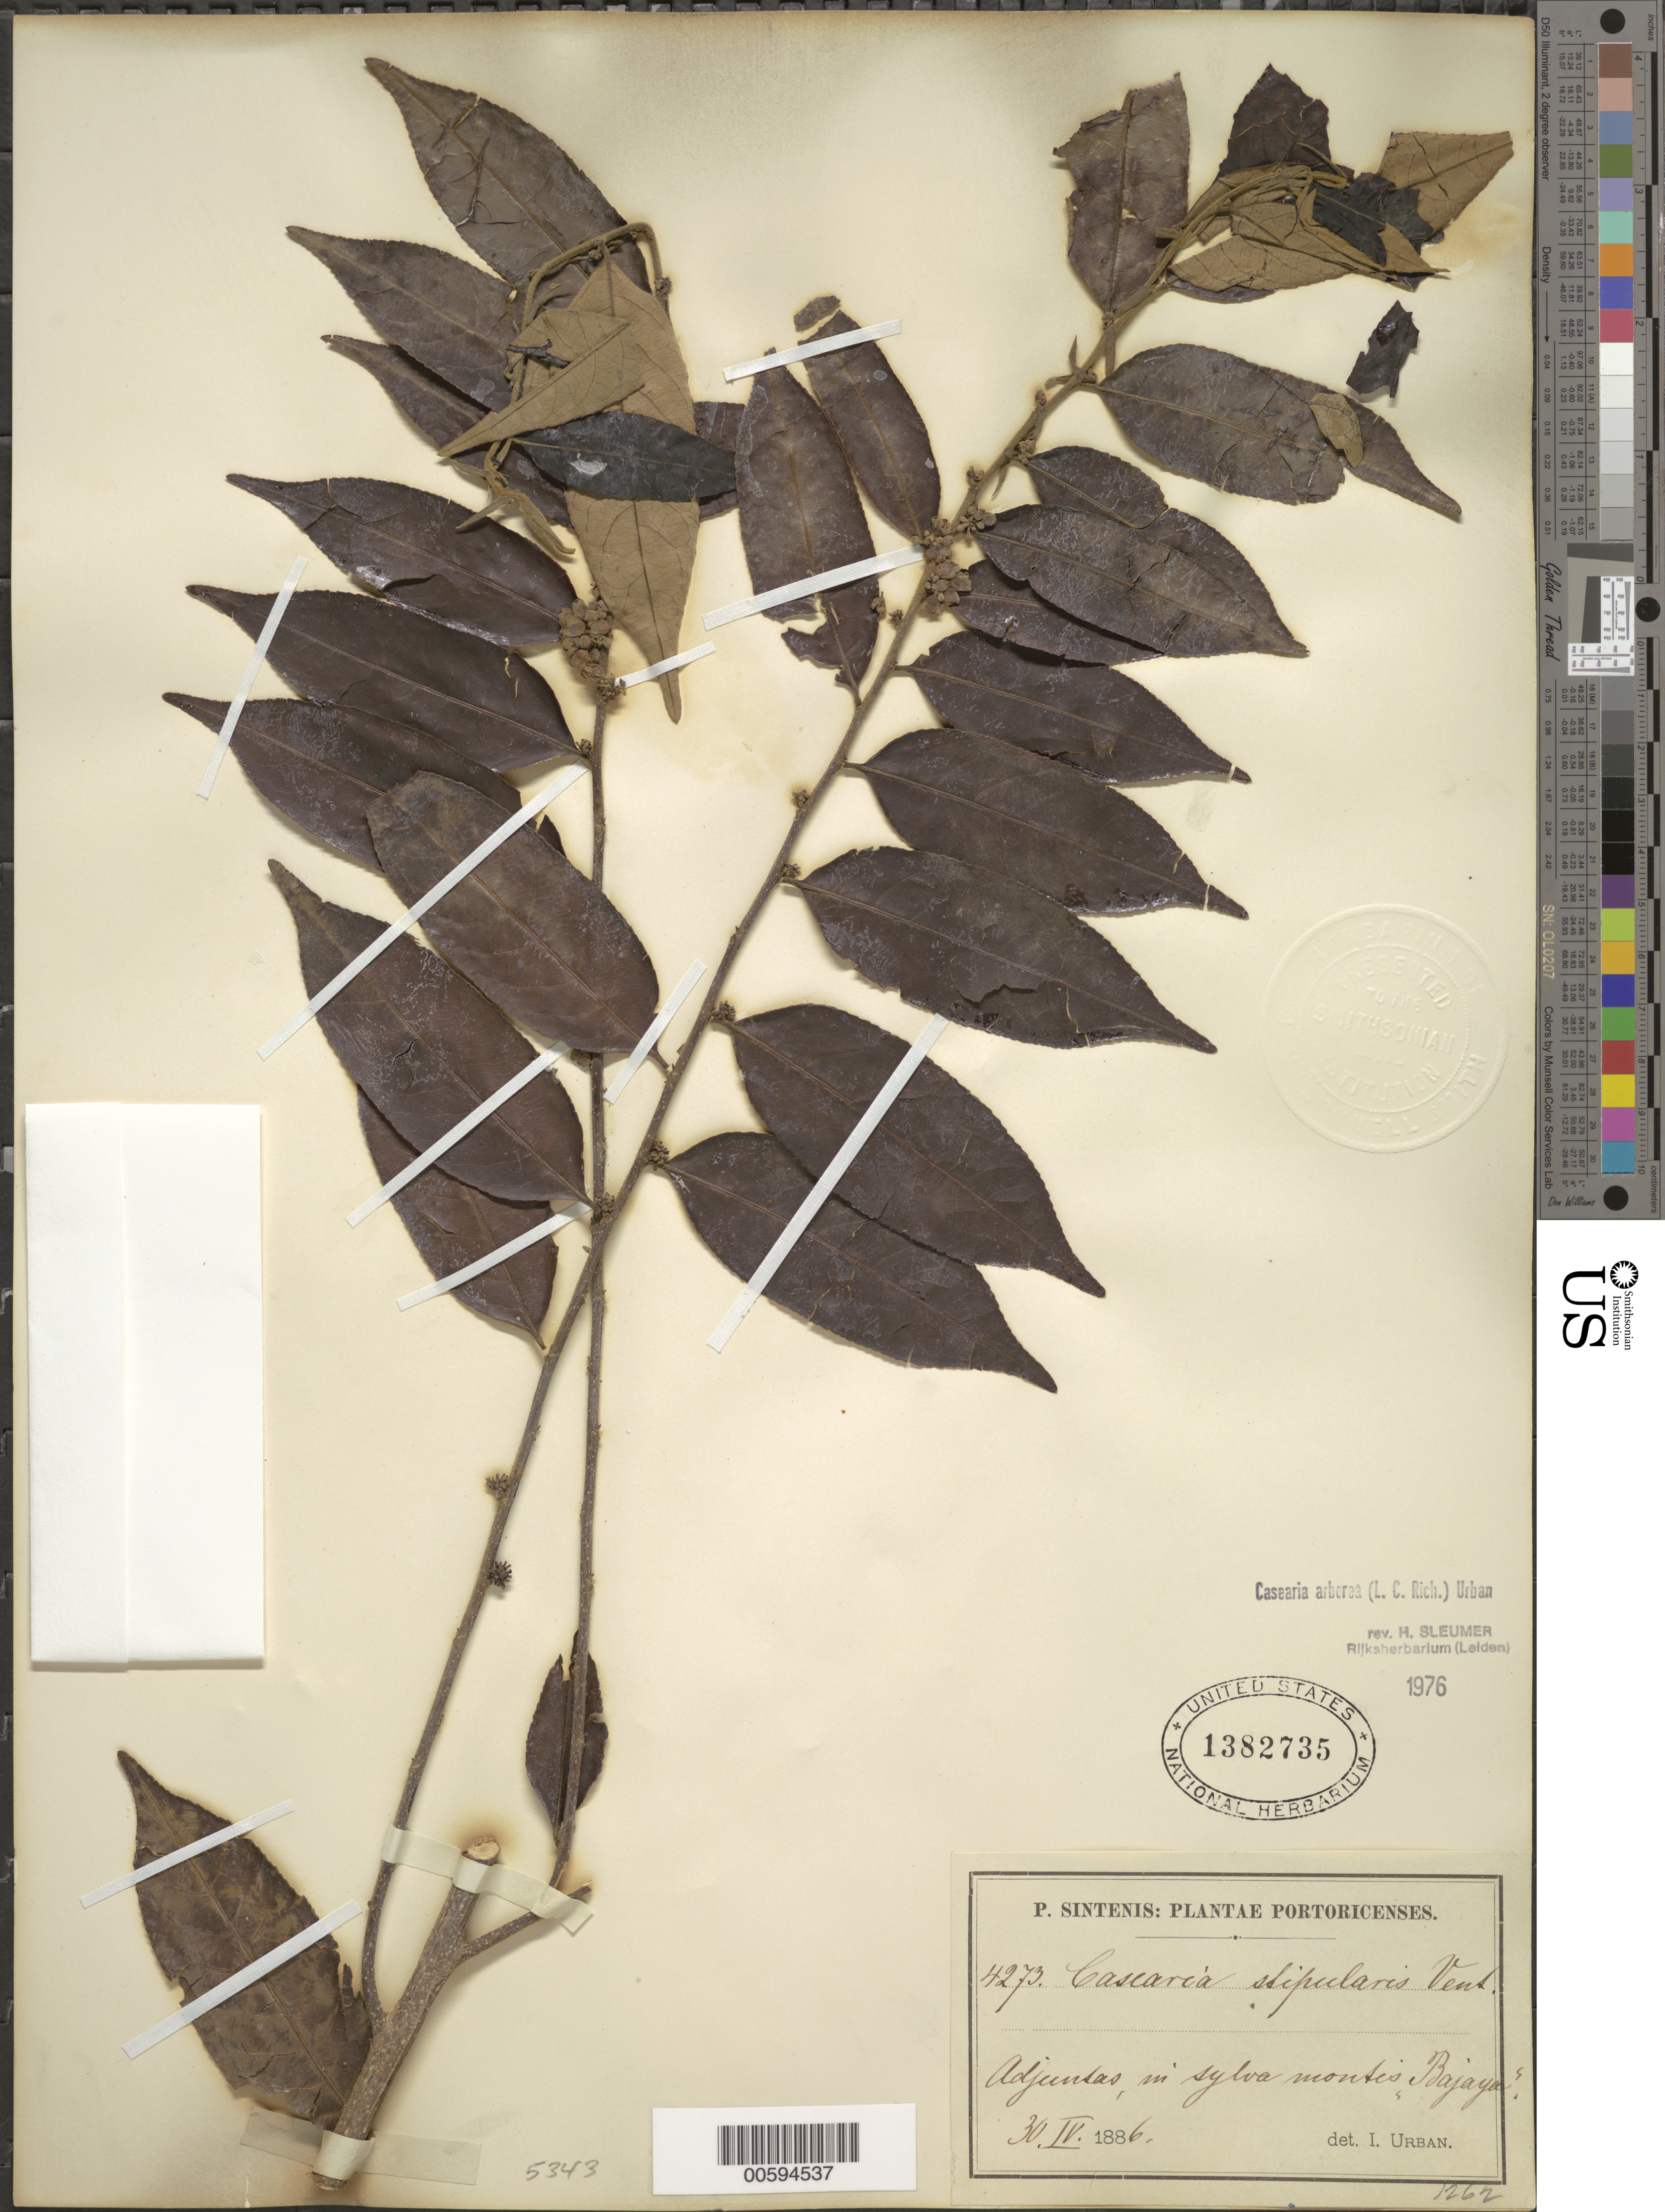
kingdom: Plantae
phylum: Tracheophyta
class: Magnoliopsida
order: Malpighiales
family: Salicaceae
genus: Casearia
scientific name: Casearia arborea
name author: (Rich.) Urb.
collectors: P. Sintenis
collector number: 4273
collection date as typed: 30 Apr 1886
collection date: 1886-04-30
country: Puerto Rico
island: Greater Antilles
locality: Adjuntas, in sylvis montis "Bajaya"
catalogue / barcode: US 1382735